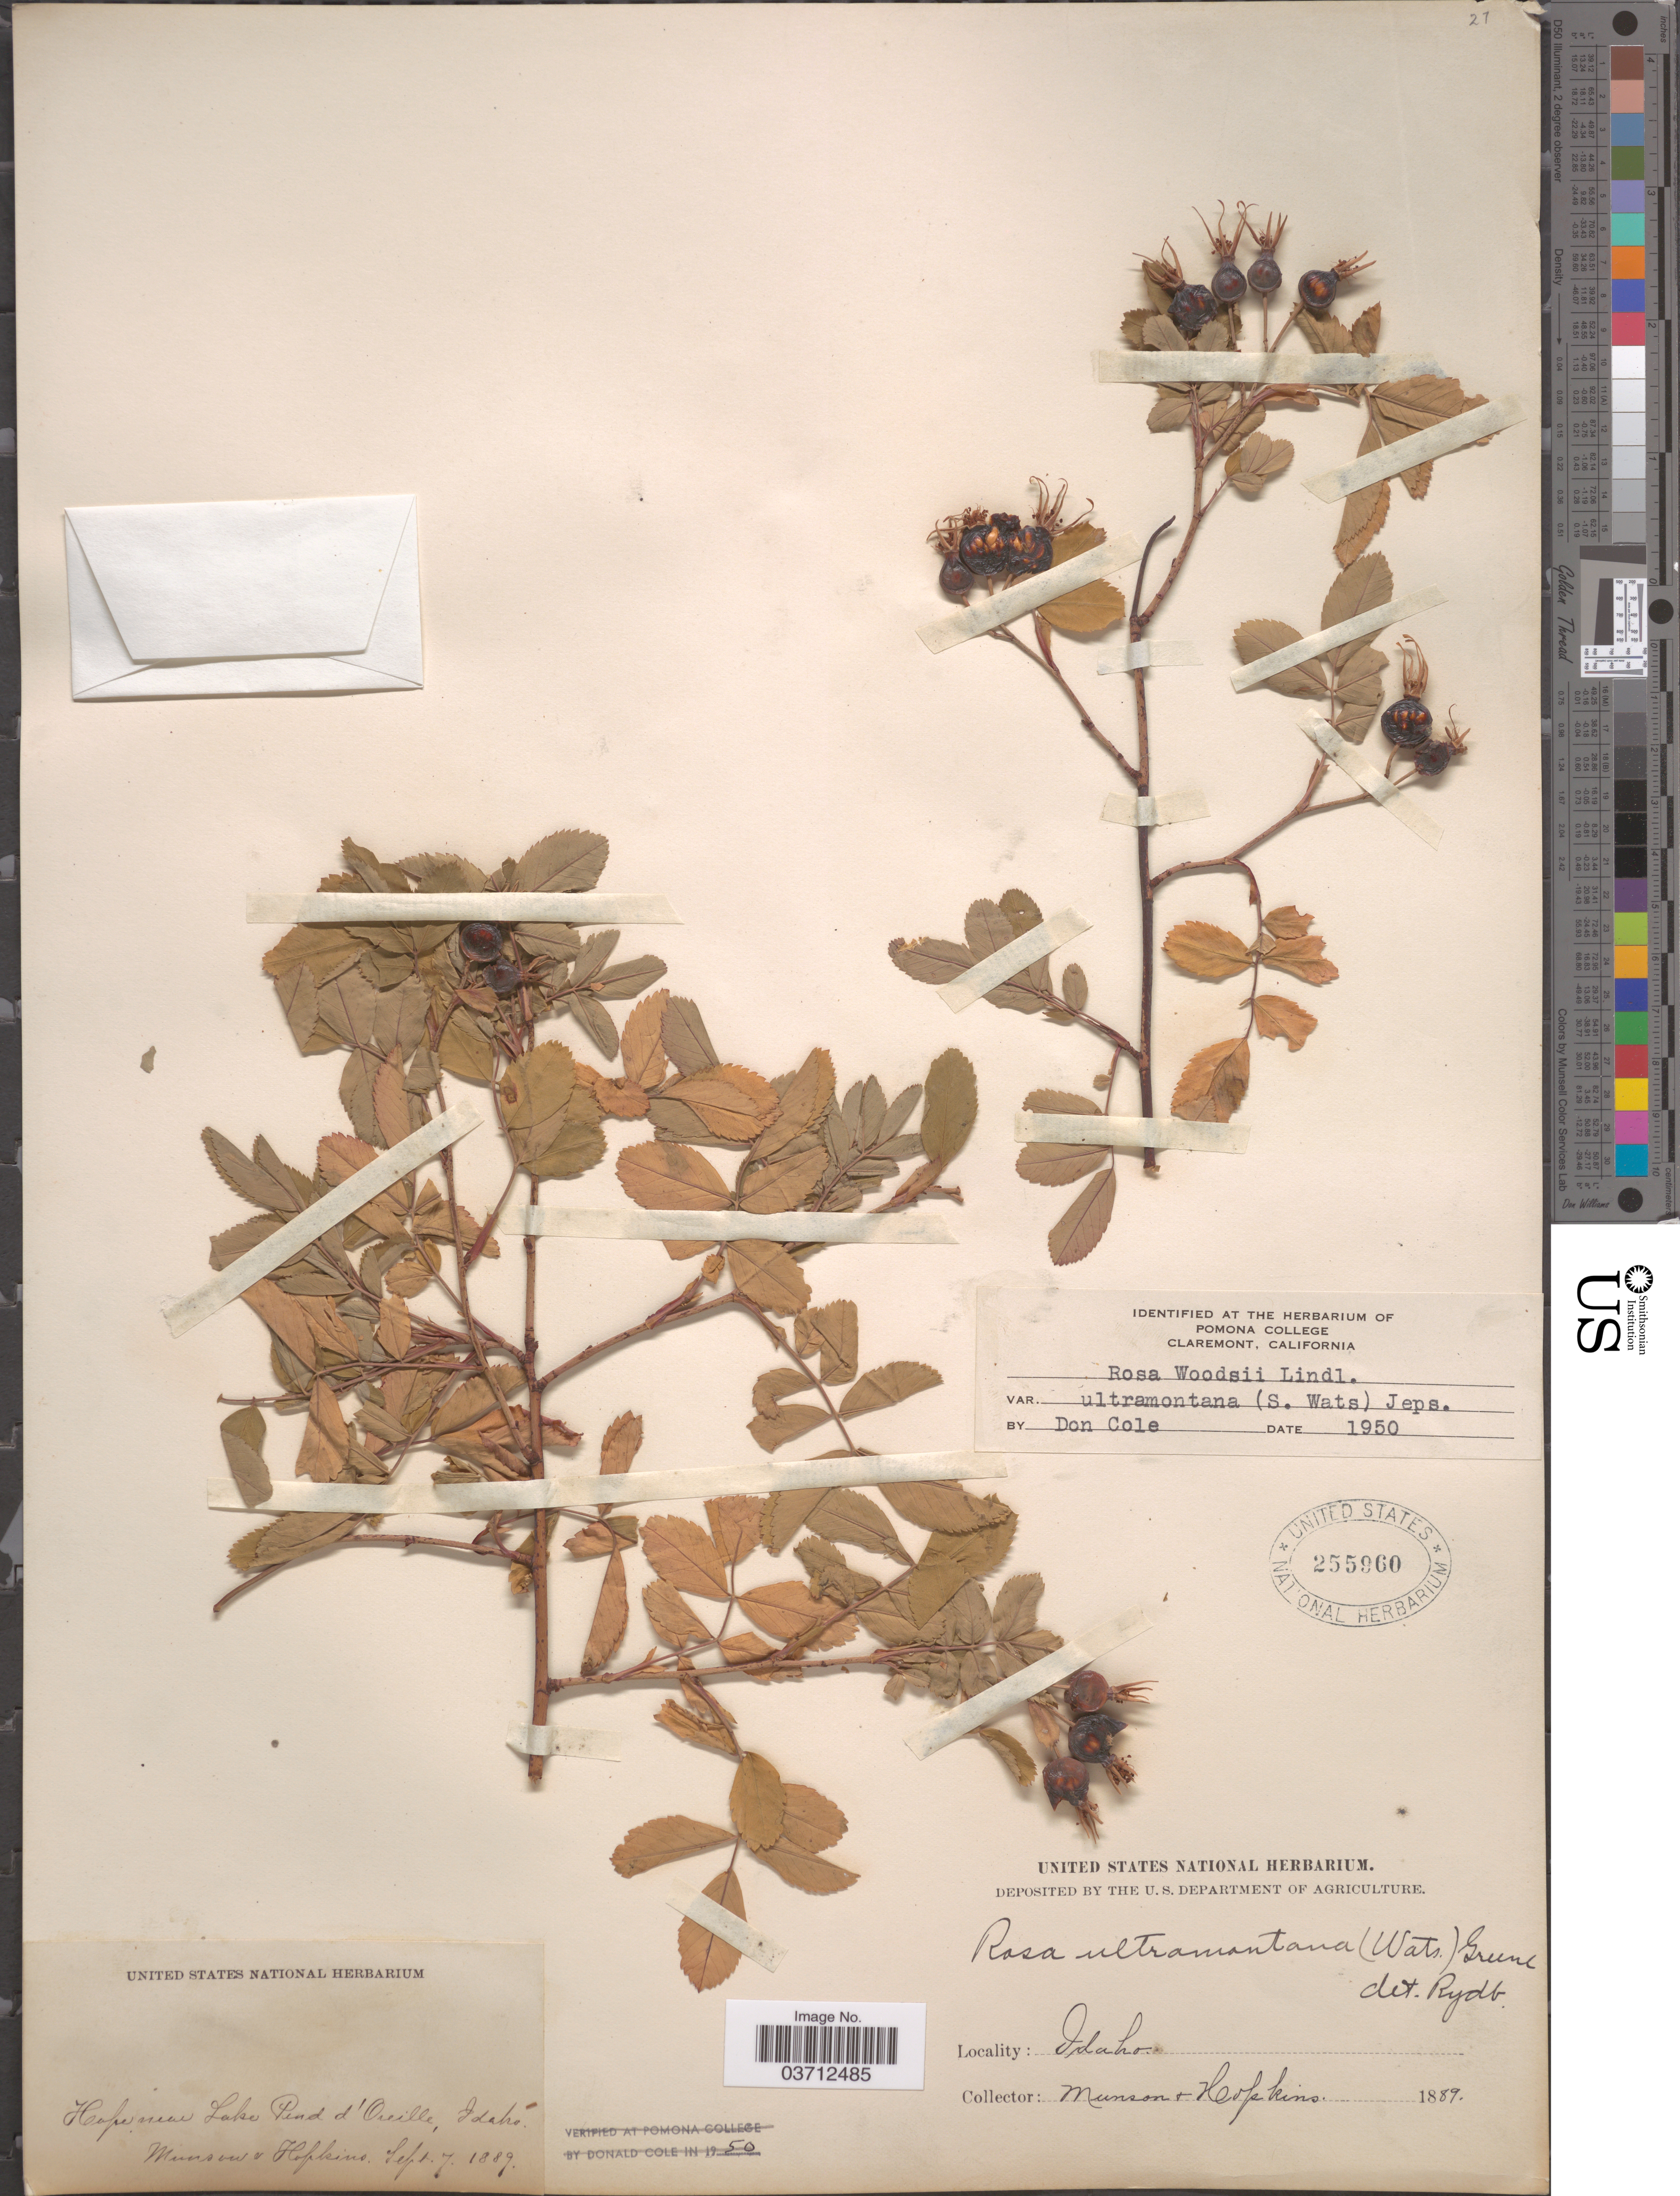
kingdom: Plantae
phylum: Tracheophyta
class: Magnoliopsida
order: Rosales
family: Rosaceae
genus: Rosa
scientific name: Rosa woodsii var. ultramontana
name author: Lindl.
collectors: -. Munson & -- Hopkins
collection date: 1889-09-07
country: United States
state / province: Idaho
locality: Hope near Lake Pend d'Oreille.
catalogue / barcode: US 255960